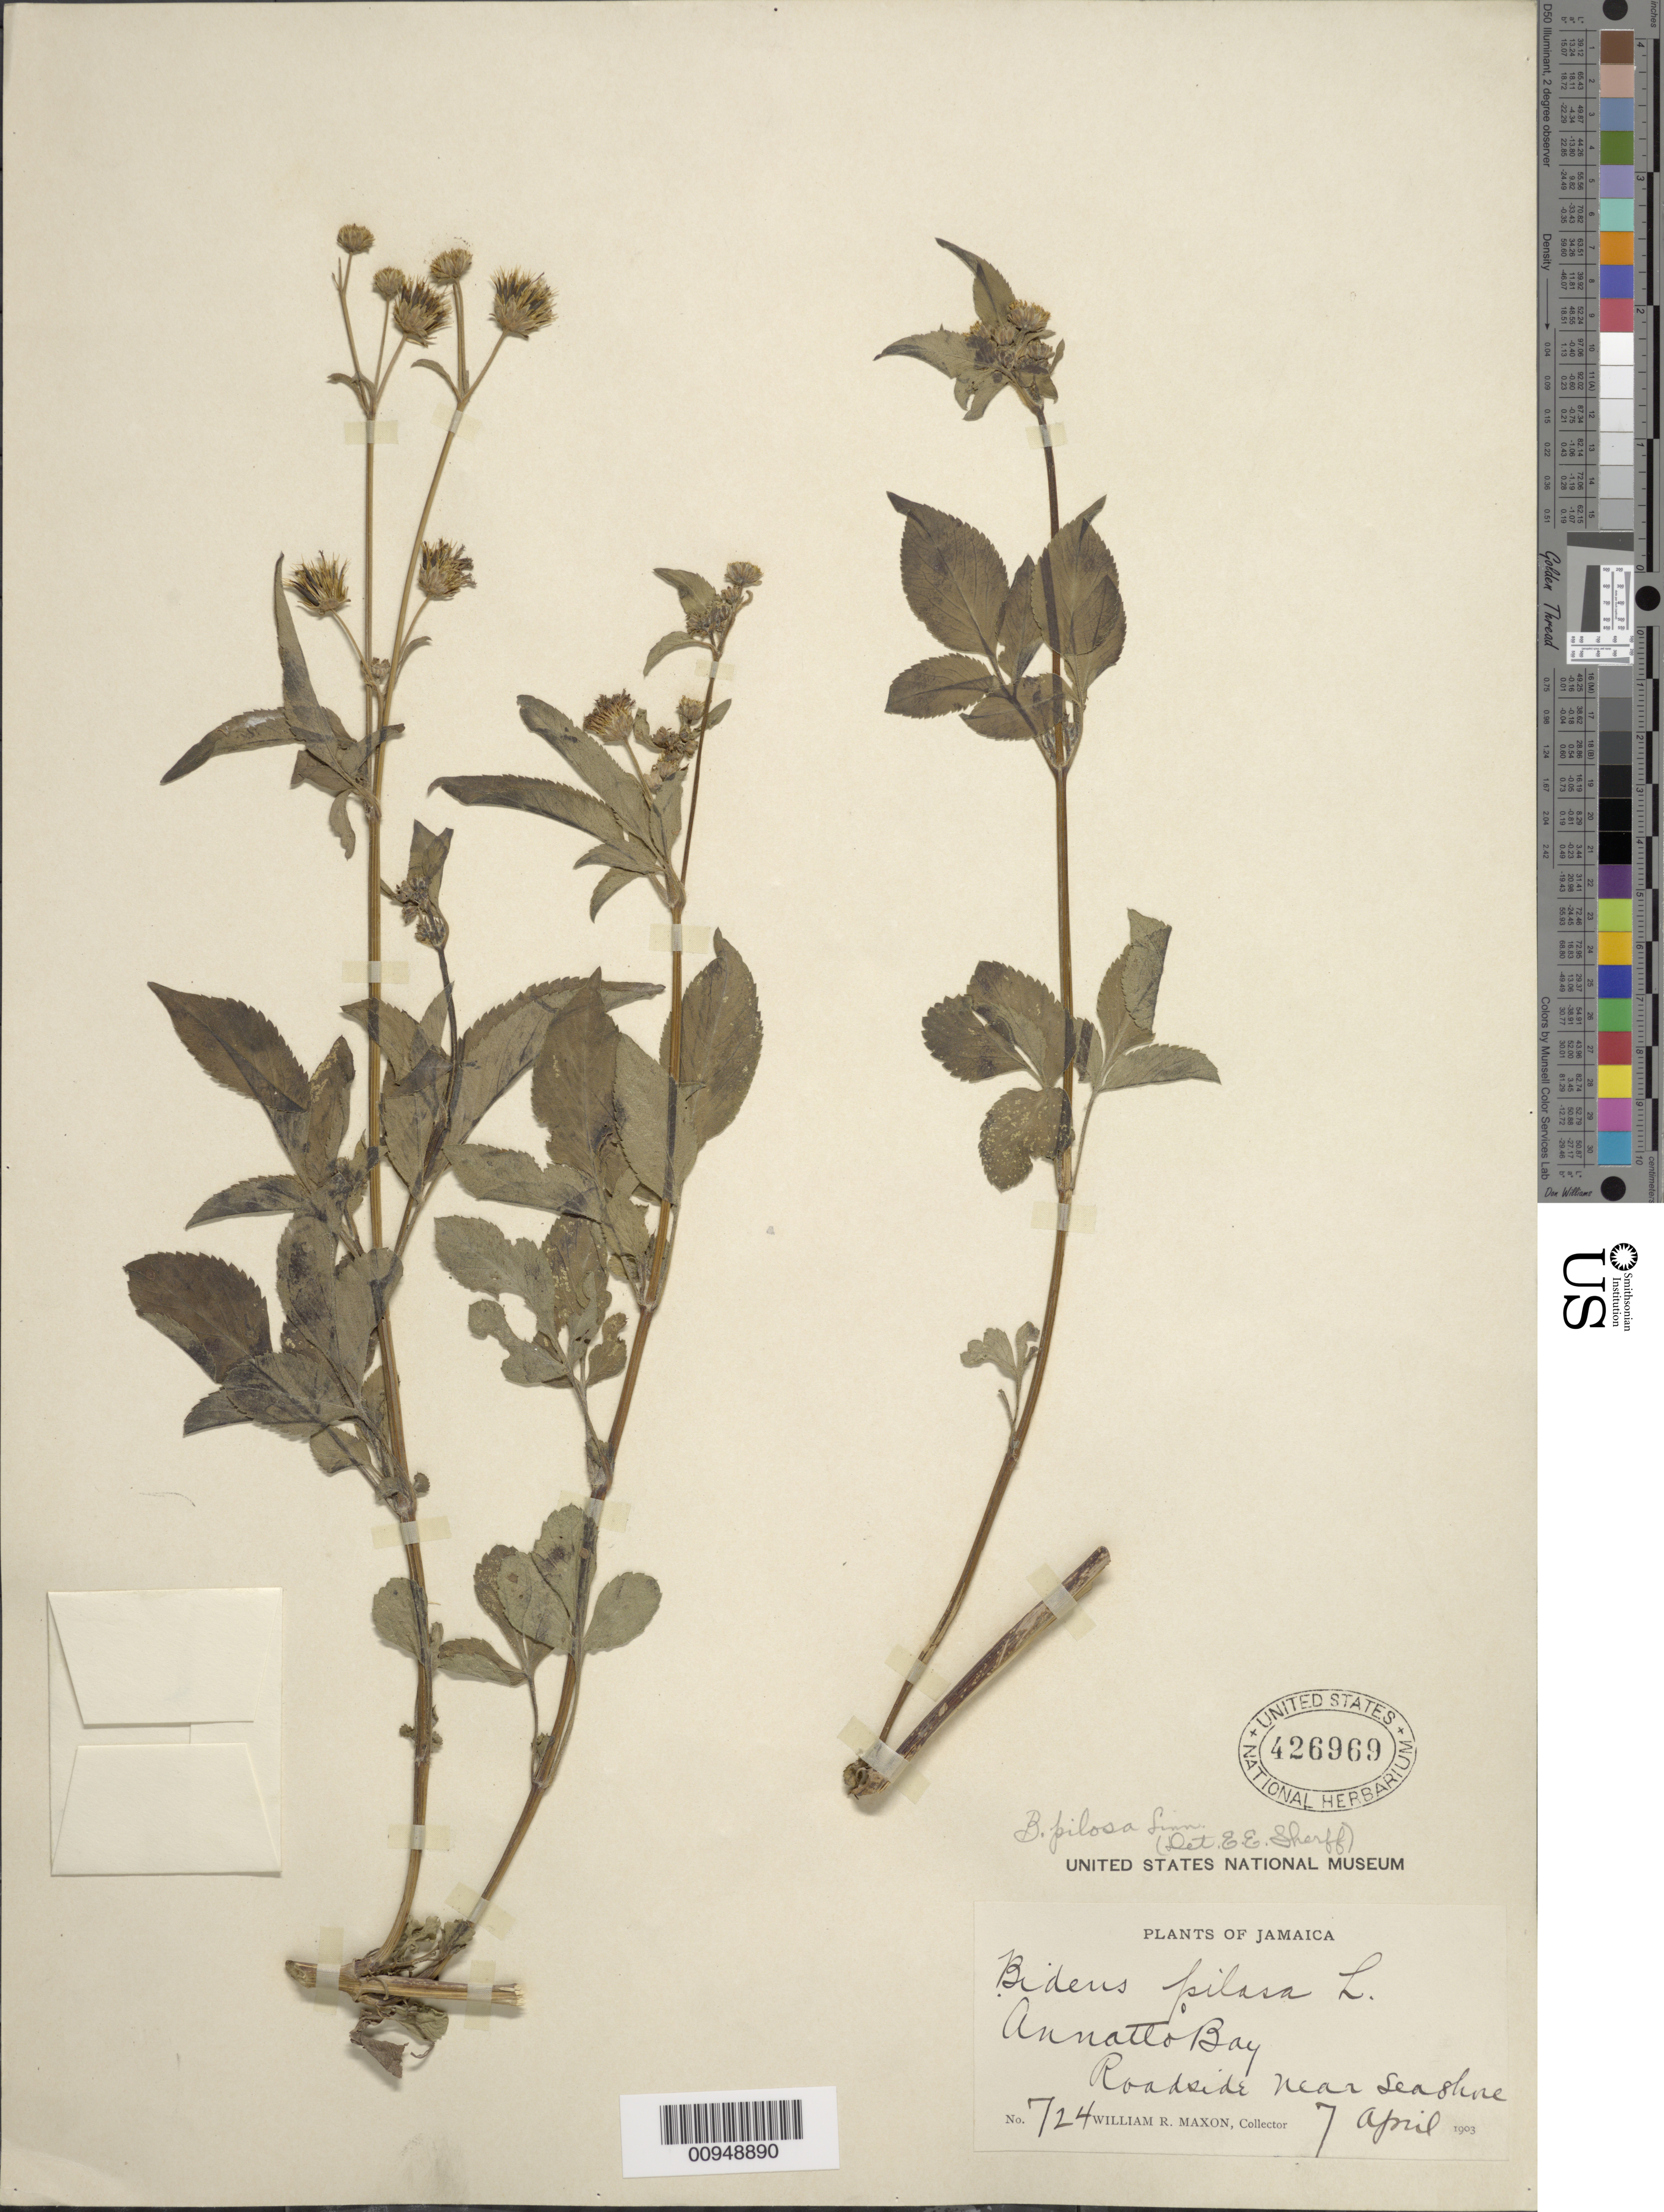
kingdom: Plantae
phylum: Tracheophyta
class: Magnoliopsida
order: Asterales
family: Asteraceae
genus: Bidens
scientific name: Bidens pilosa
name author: L.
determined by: Sherff, E. E.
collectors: W. R. Maxon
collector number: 724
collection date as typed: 07 Apr 1903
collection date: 1903-04-07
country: Jamaica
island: Jamaica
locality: Annatto Bay, roadside near seashore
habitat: Oadside near seashore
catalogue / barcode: US 426969